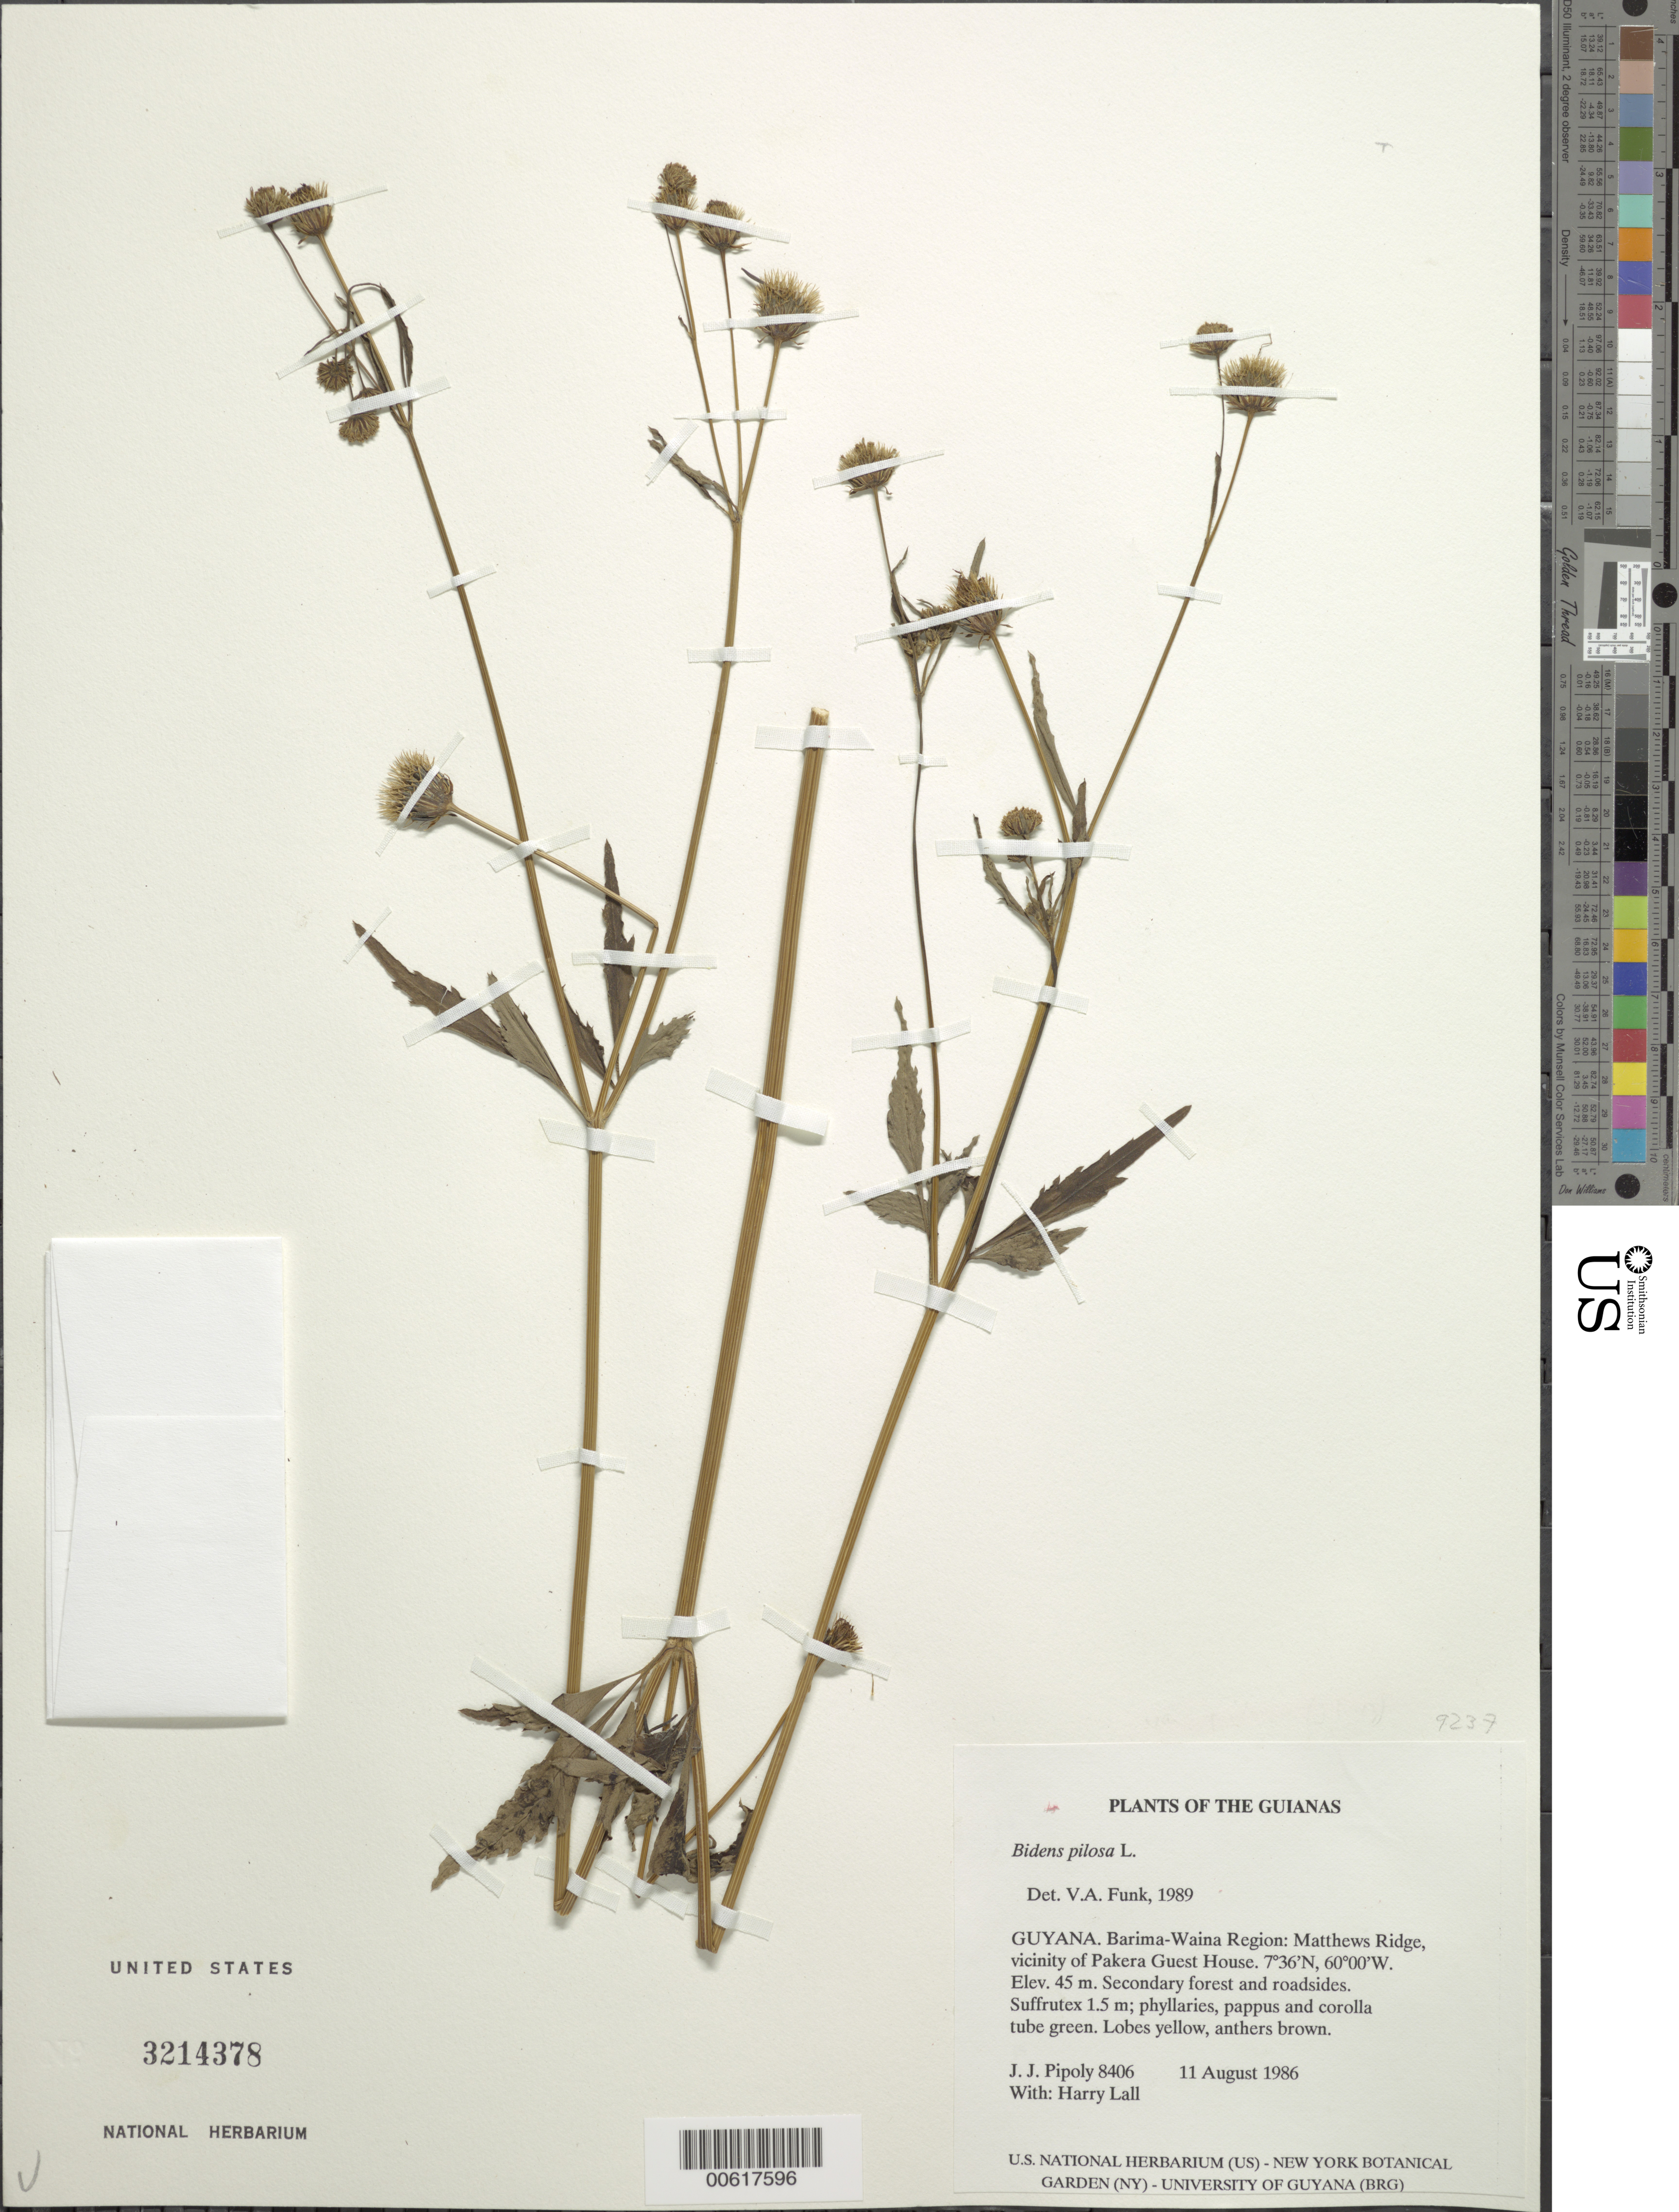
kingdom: Plantae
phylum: Tracheophyta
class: Magnoliopsida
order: Asterales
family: Asteraceae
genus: Bidens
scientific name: Bidens pilosa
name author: L.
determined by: Funk, Vicki A., (BOT), Smithsonian Institution - National Museum of Natural History (UNITED STATES)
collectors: J. J. Pipoly & H. Lall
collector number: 8406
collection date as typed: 11 August 1986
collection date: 1986-08-11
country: Guyana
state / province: Barima-Waini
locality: Matthews Ridge, vicinity of Pakera Guest House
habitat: Secondary forest and roadsides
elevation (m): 45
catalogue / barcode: US 3214378